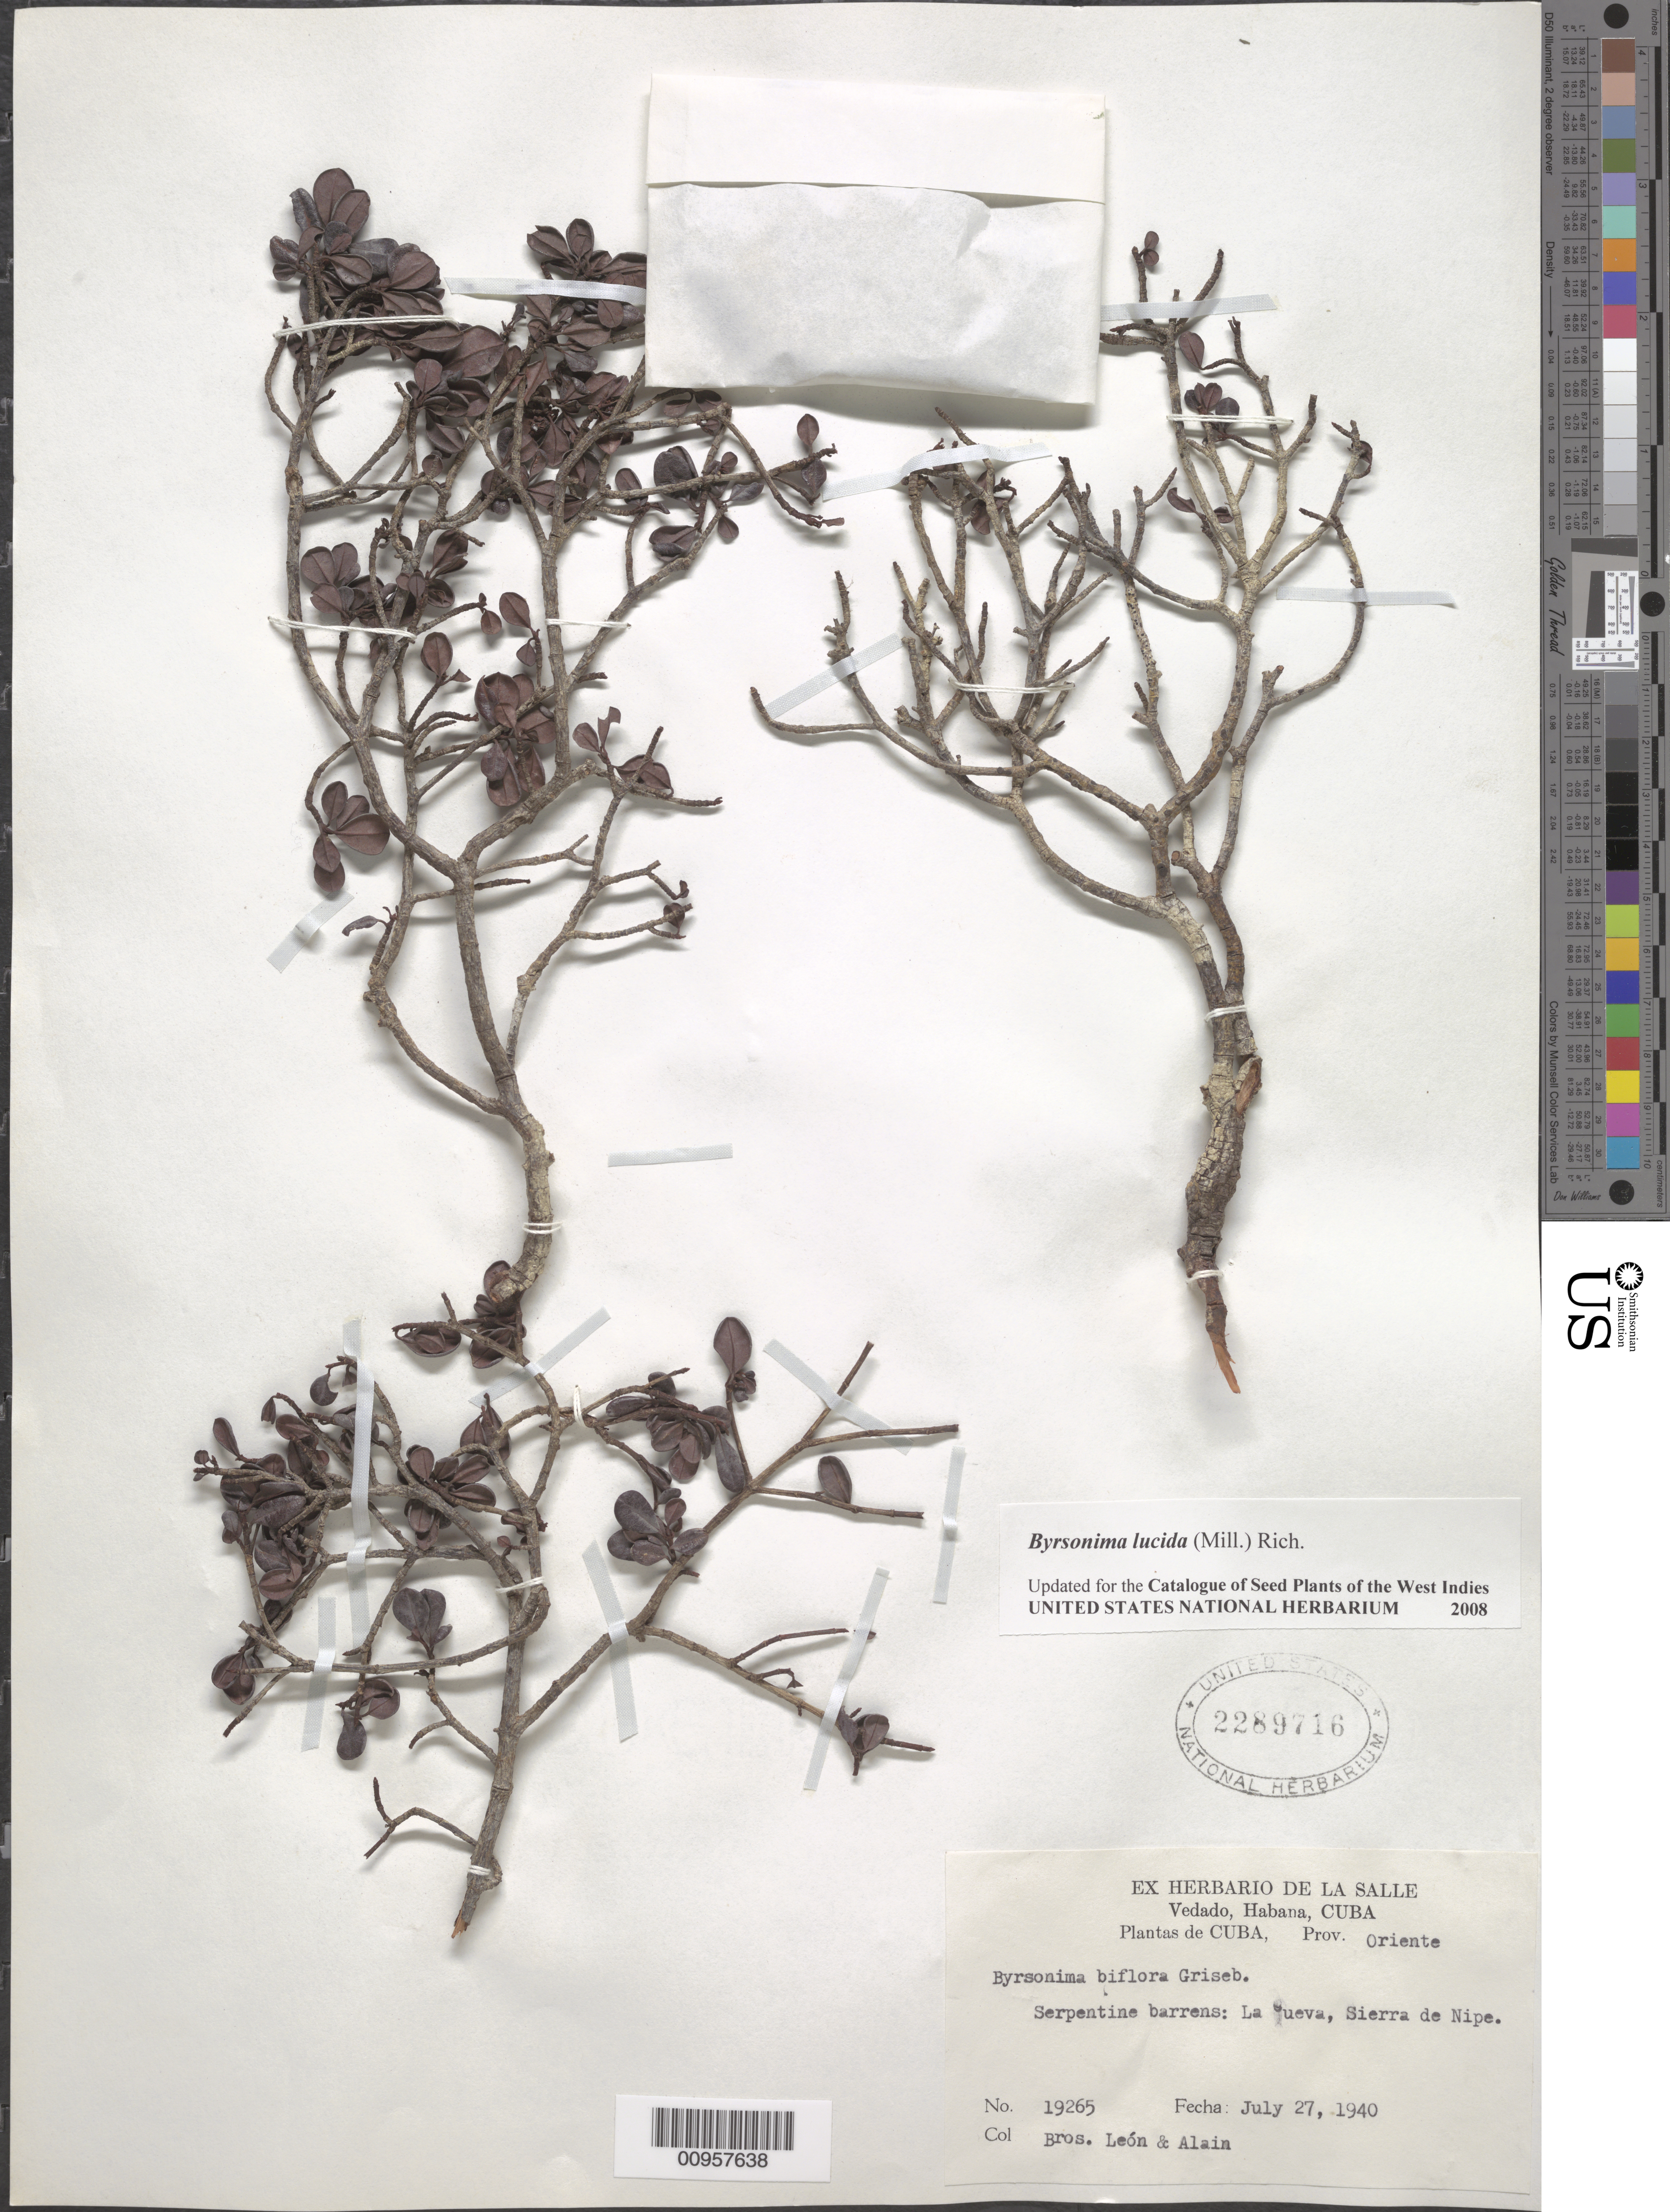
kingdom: Plantae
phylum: Tracheophyta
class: Magnoliopsida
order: Malpighiales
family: Malpighiaceae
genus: Byrsonima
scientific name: Byrsonima lucida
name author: (Mill.) DC.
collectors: Bro. León & A. H. Liogier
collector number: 19265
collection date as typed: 27 Jul 1940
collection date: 1940-07-27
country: Cuba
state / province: Holguín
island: Cuba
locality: La Cueva, Sierra de Nipe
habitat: Serpentine barrens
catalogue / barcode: US 2289716